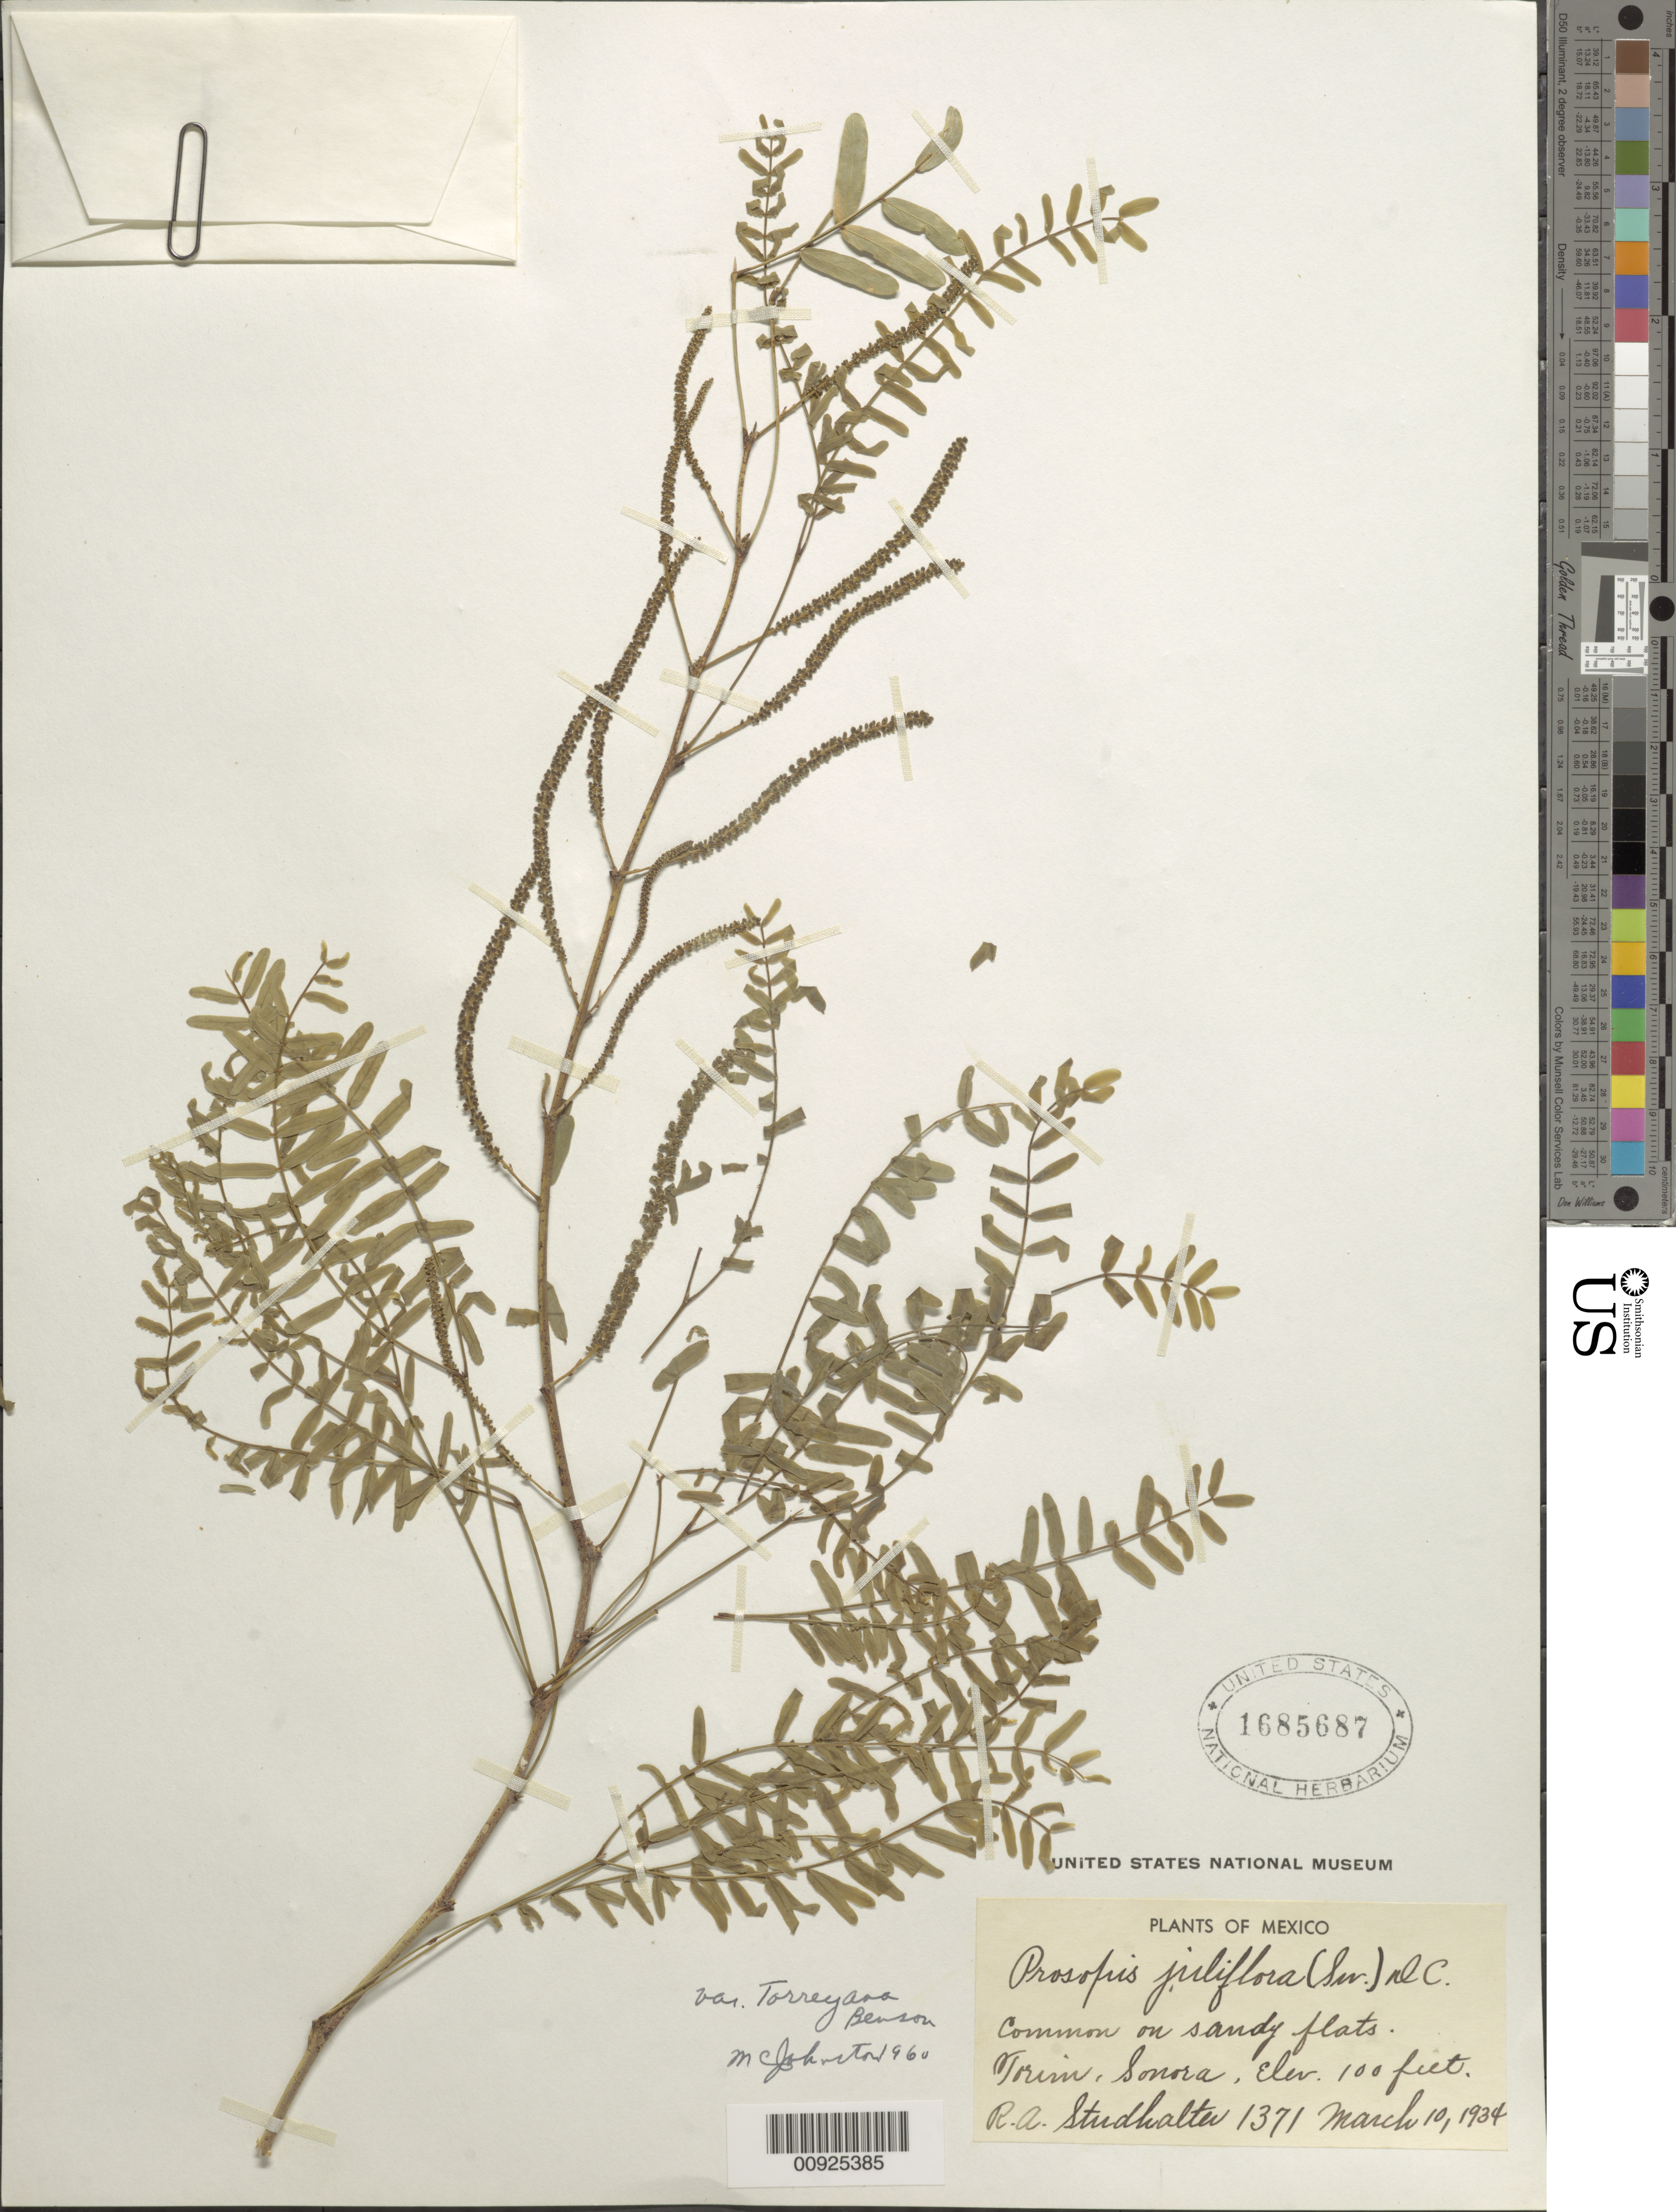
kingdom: Plantae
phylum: Tracheophyta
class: Magnoliopsida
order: Fabales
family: Fabaceae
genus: Neltuma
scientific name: Neltuma odorata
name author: (Torr. & Frém.) C. E. Hughes & G.P. Lewis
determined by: Strong, Mark T., (BOT), Smithsonian Institution - National Museum of Natural History (UNITED STATES)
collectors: R. Studhalter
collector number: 1371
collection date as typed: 10 Mar 1934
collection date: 1934-03-10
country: Mexico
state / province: Sonora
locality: Torim, Sonora.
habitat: Common on sandy flats.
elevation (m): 30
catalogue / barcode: US 1685687